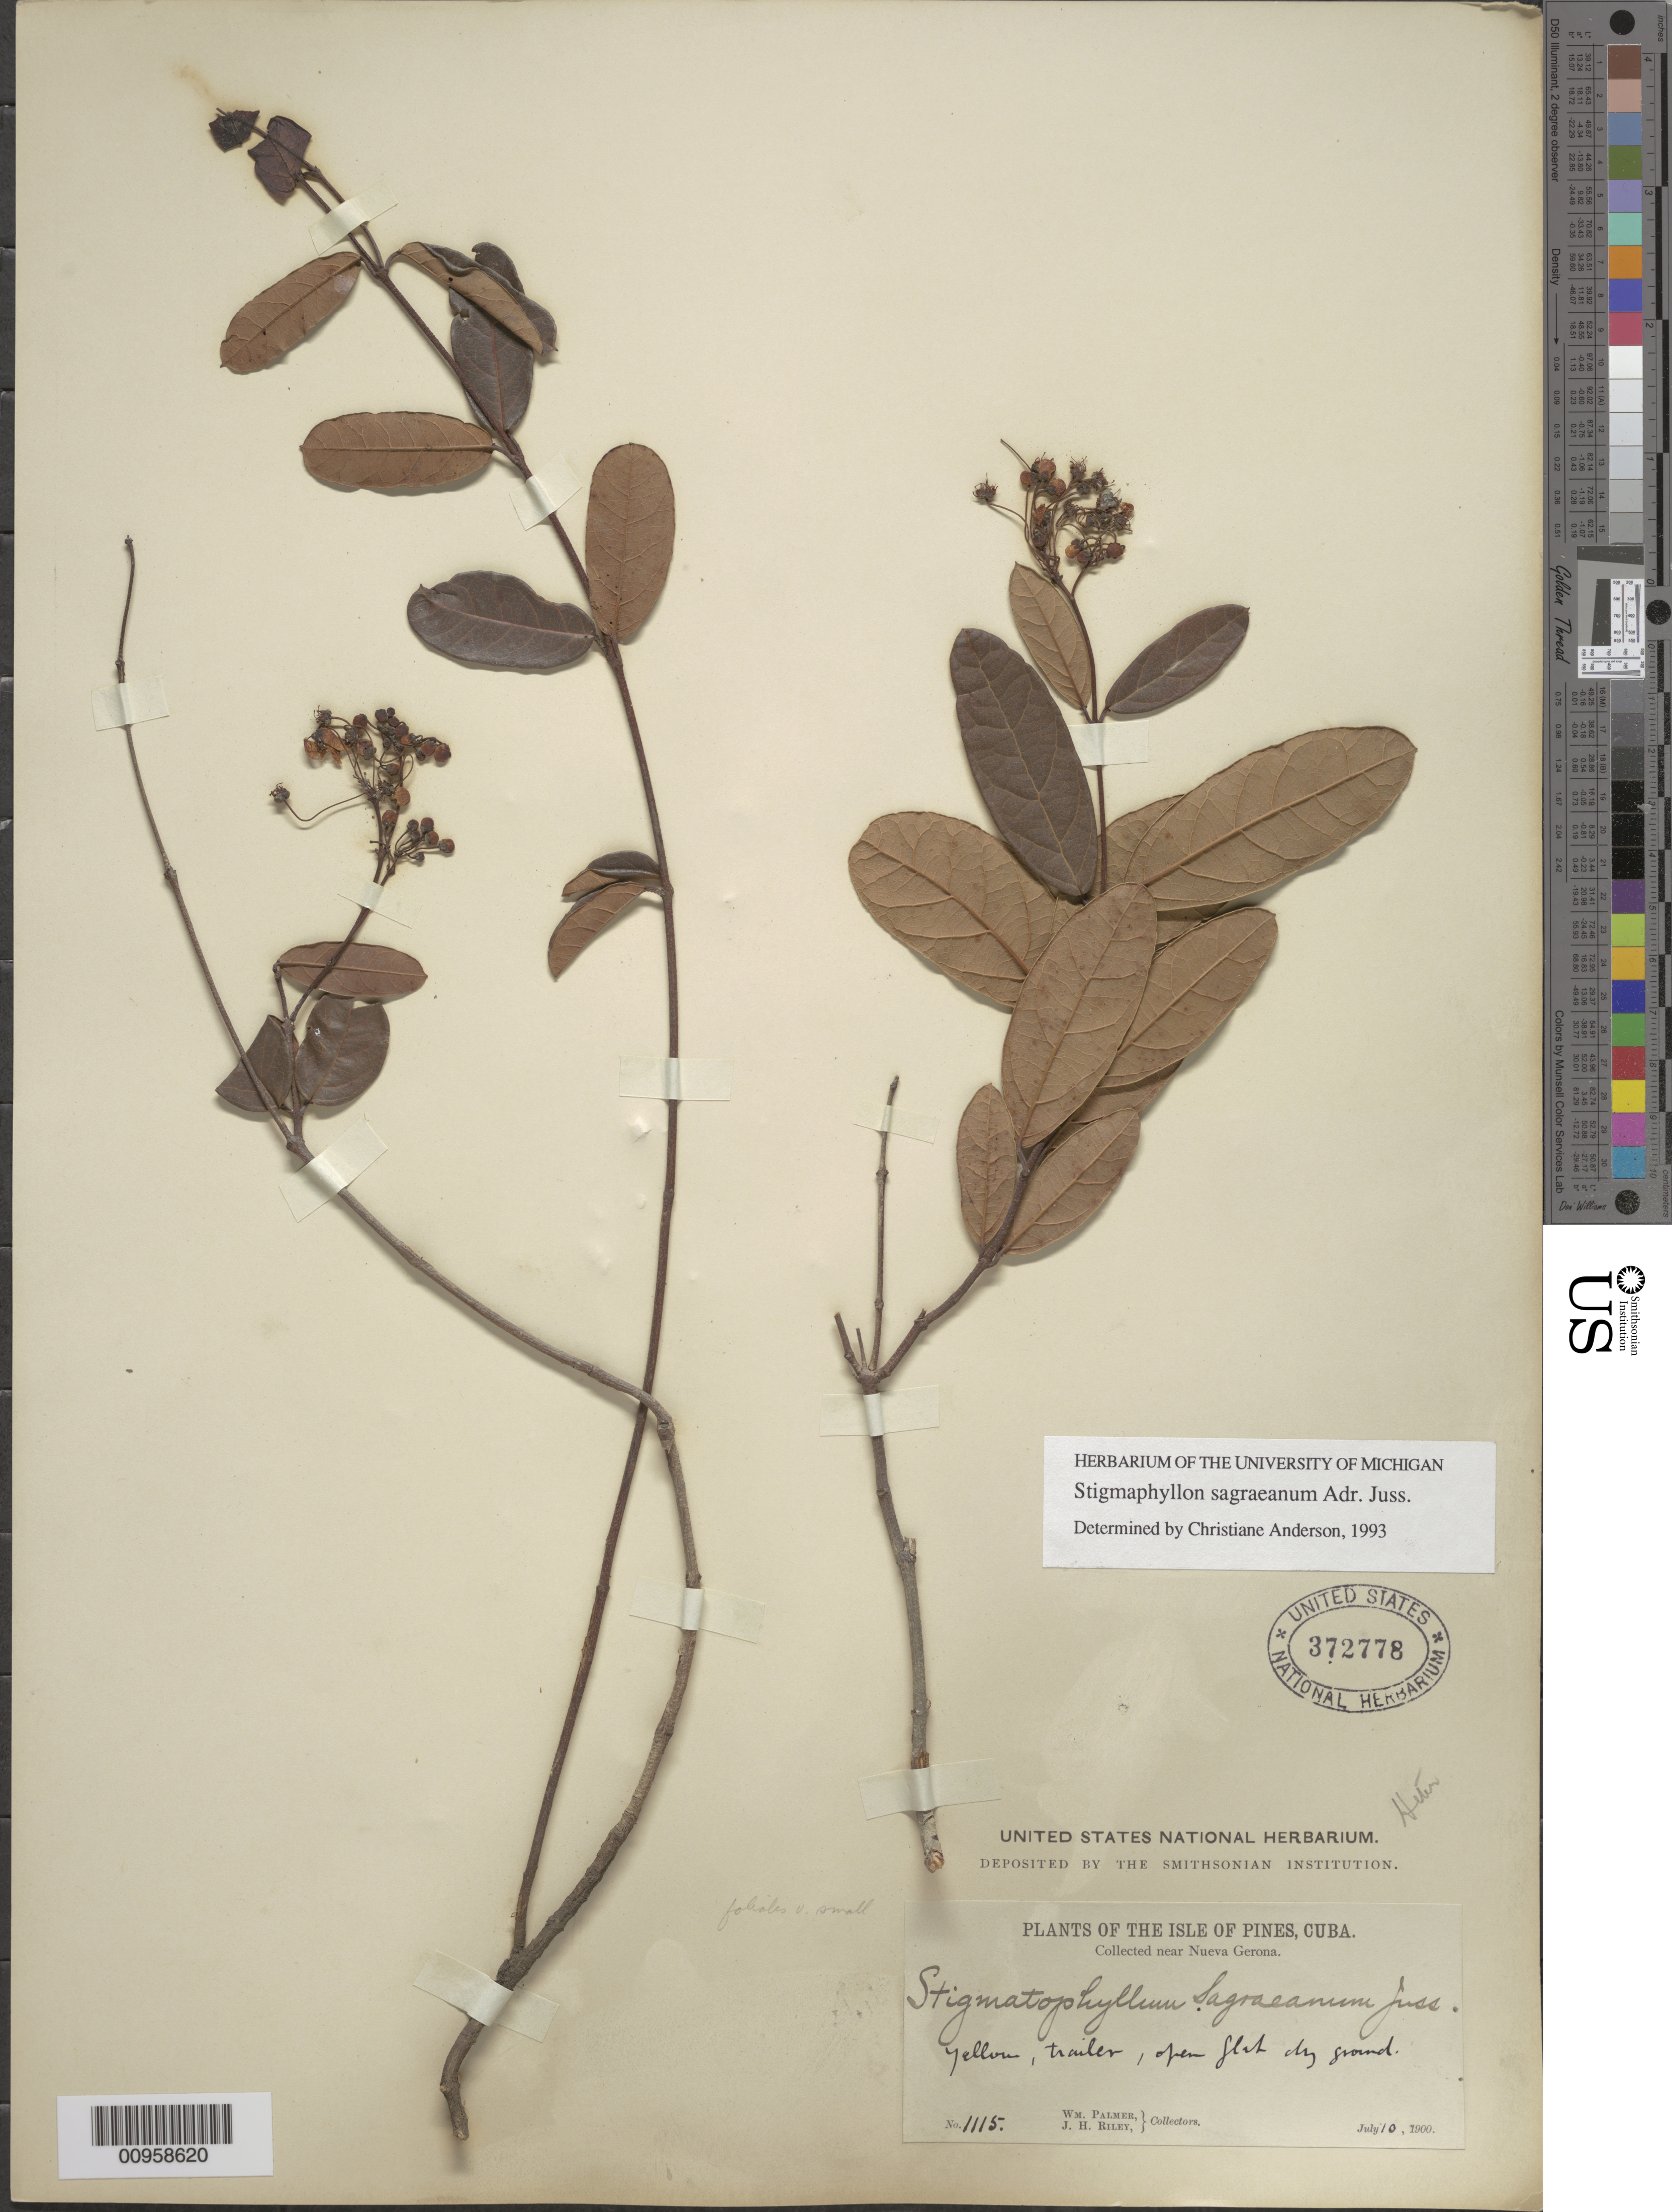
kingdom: Plantae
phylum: Tracheophyta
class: Magnoliopsida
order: Malpighiales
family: Malpighiaceae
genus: Stigmaphyllon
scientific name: Stigmaphyllon sagraeanum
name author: Juss.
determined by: Anderson, C.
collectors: W. Palmer & J. H. Riley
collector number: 1115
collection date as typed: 10 Jul 1900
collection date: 1900-07-10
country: Cuba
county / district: Dry forest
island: Cuba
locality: Near Nueva Gerona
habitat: Open dry flat ground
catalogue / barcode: US 372778